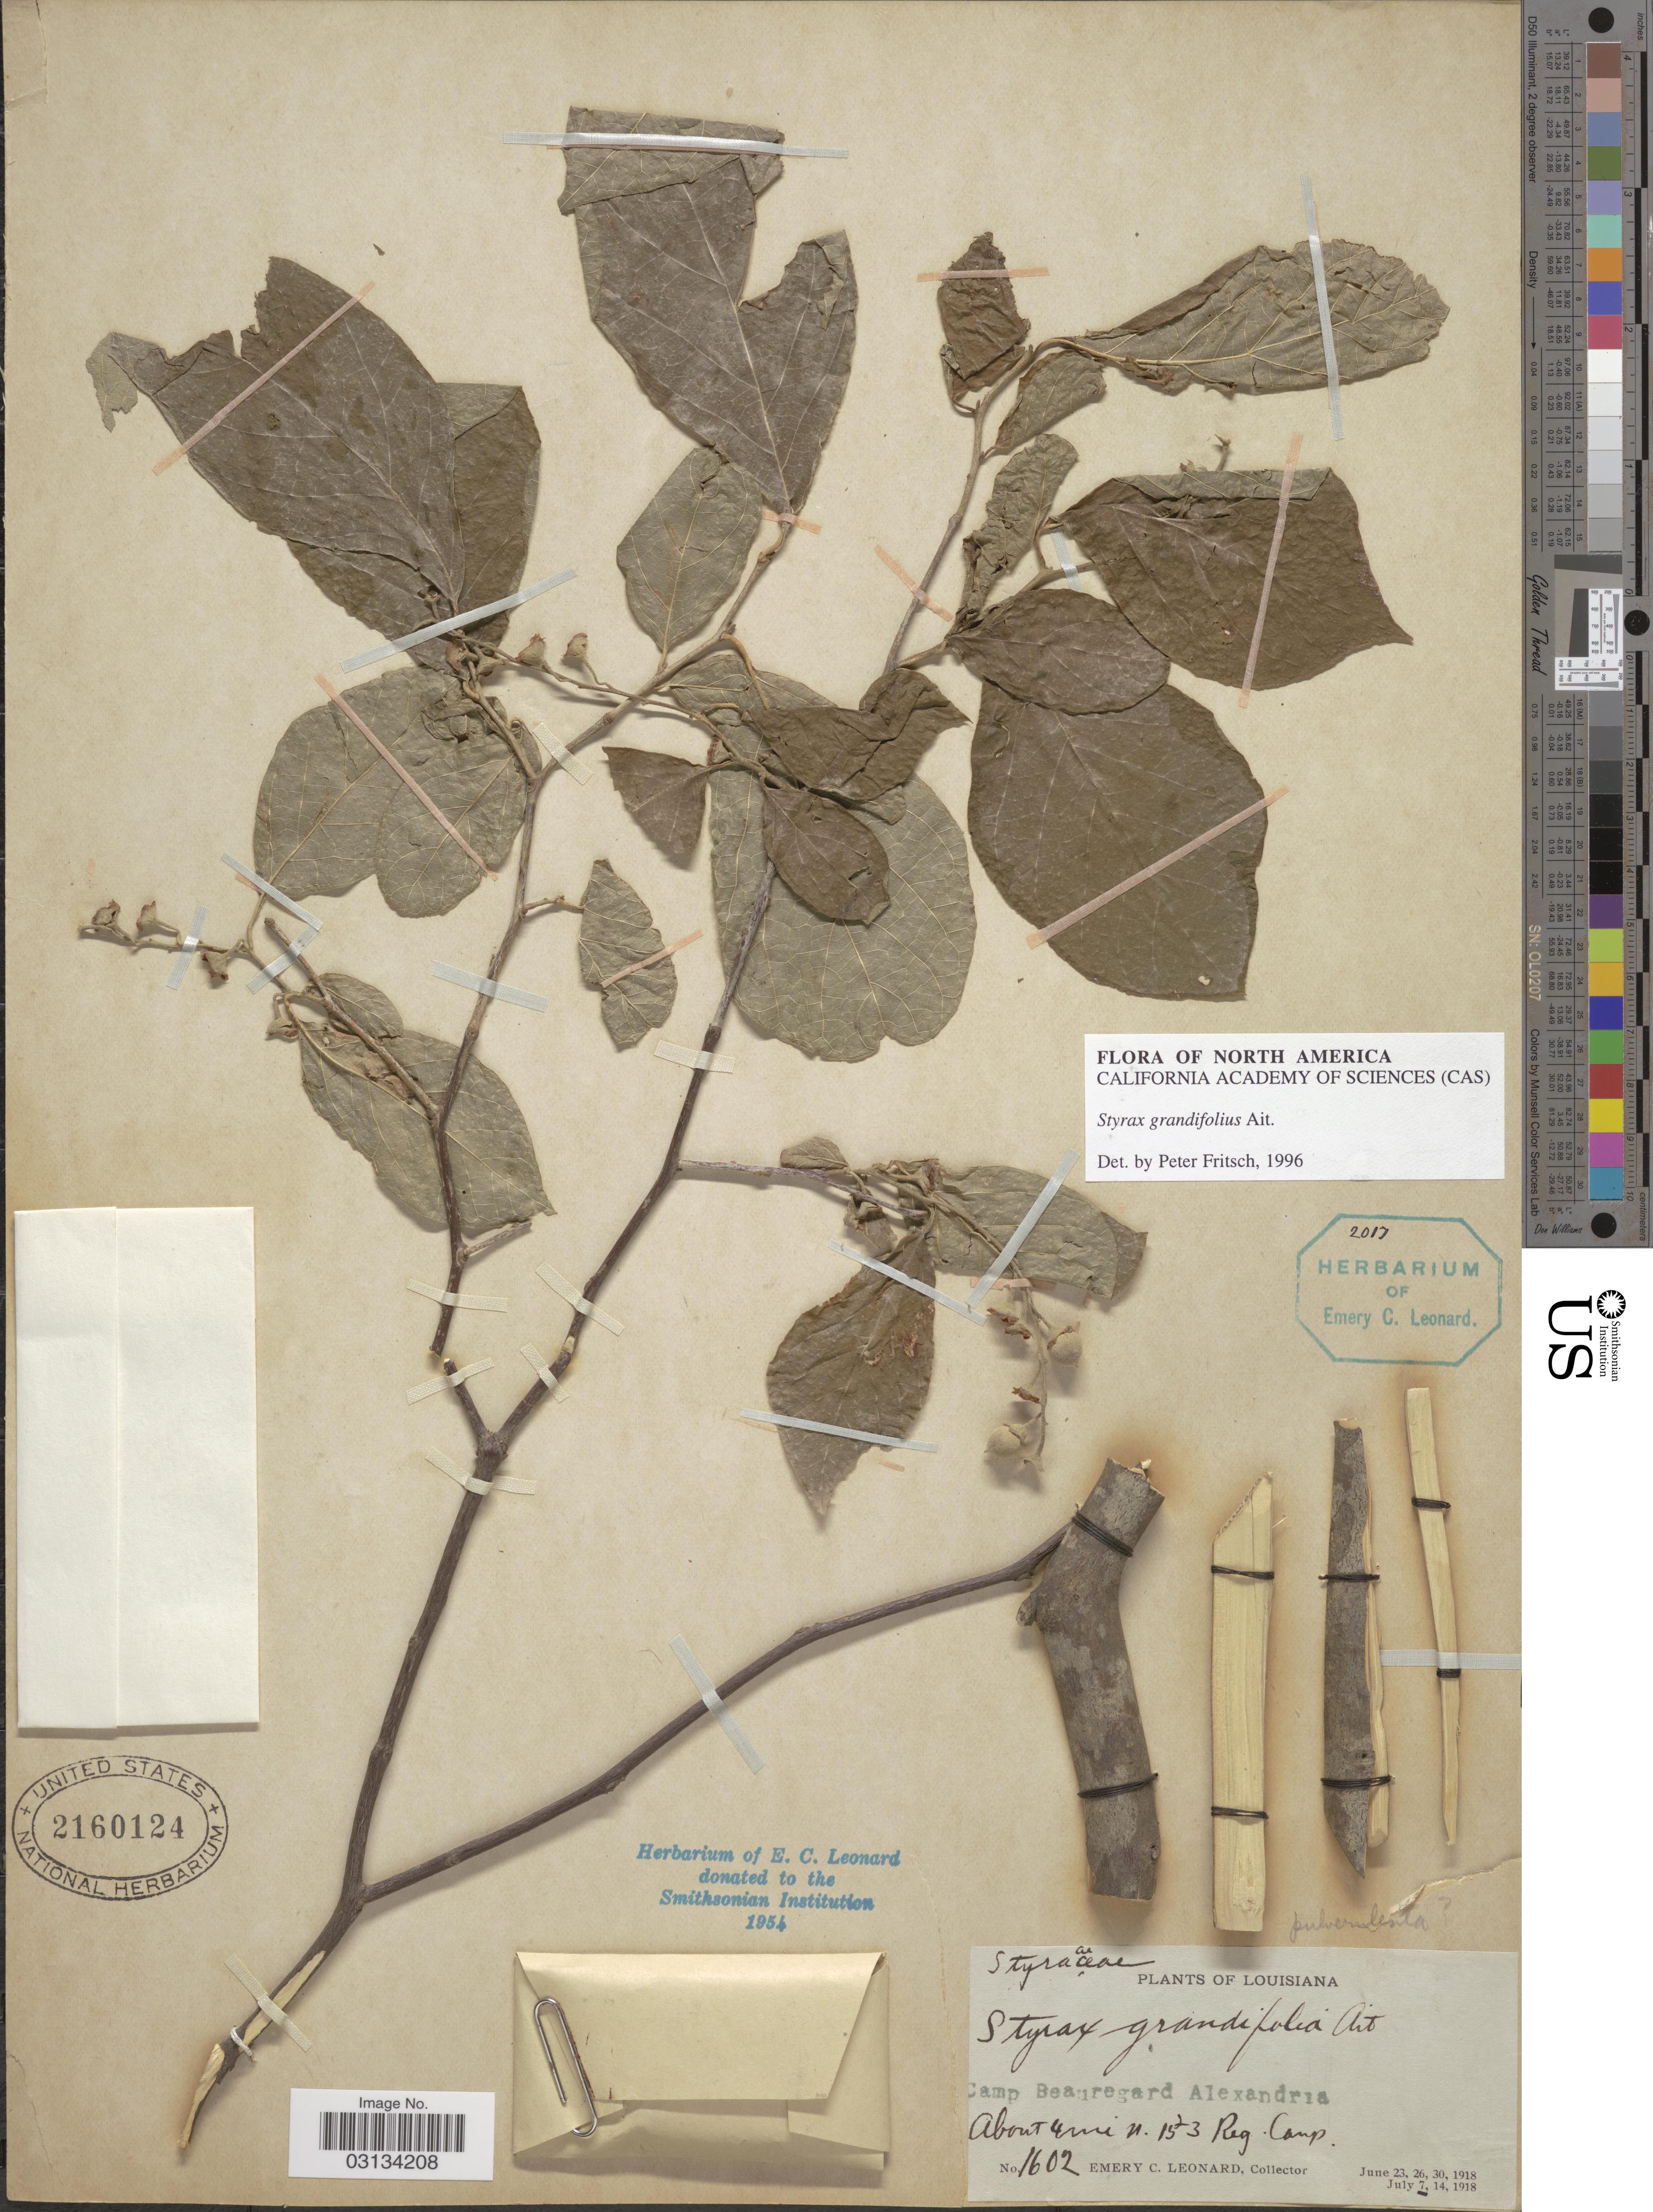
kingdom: Plantae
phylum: Tracheophyta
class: Magnoliopsida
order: Ericales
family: Styracaceae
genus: Styrax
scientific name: Styrax grandifolius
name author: Aiton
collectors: E. C. Leonard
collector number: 1602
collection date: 1918-07-07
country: United States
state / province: Louisiana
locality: Camp Beauregard Alexandra. About 4 mi. n. 15 2 3 Reg. Camp.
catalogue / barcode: US 2160124